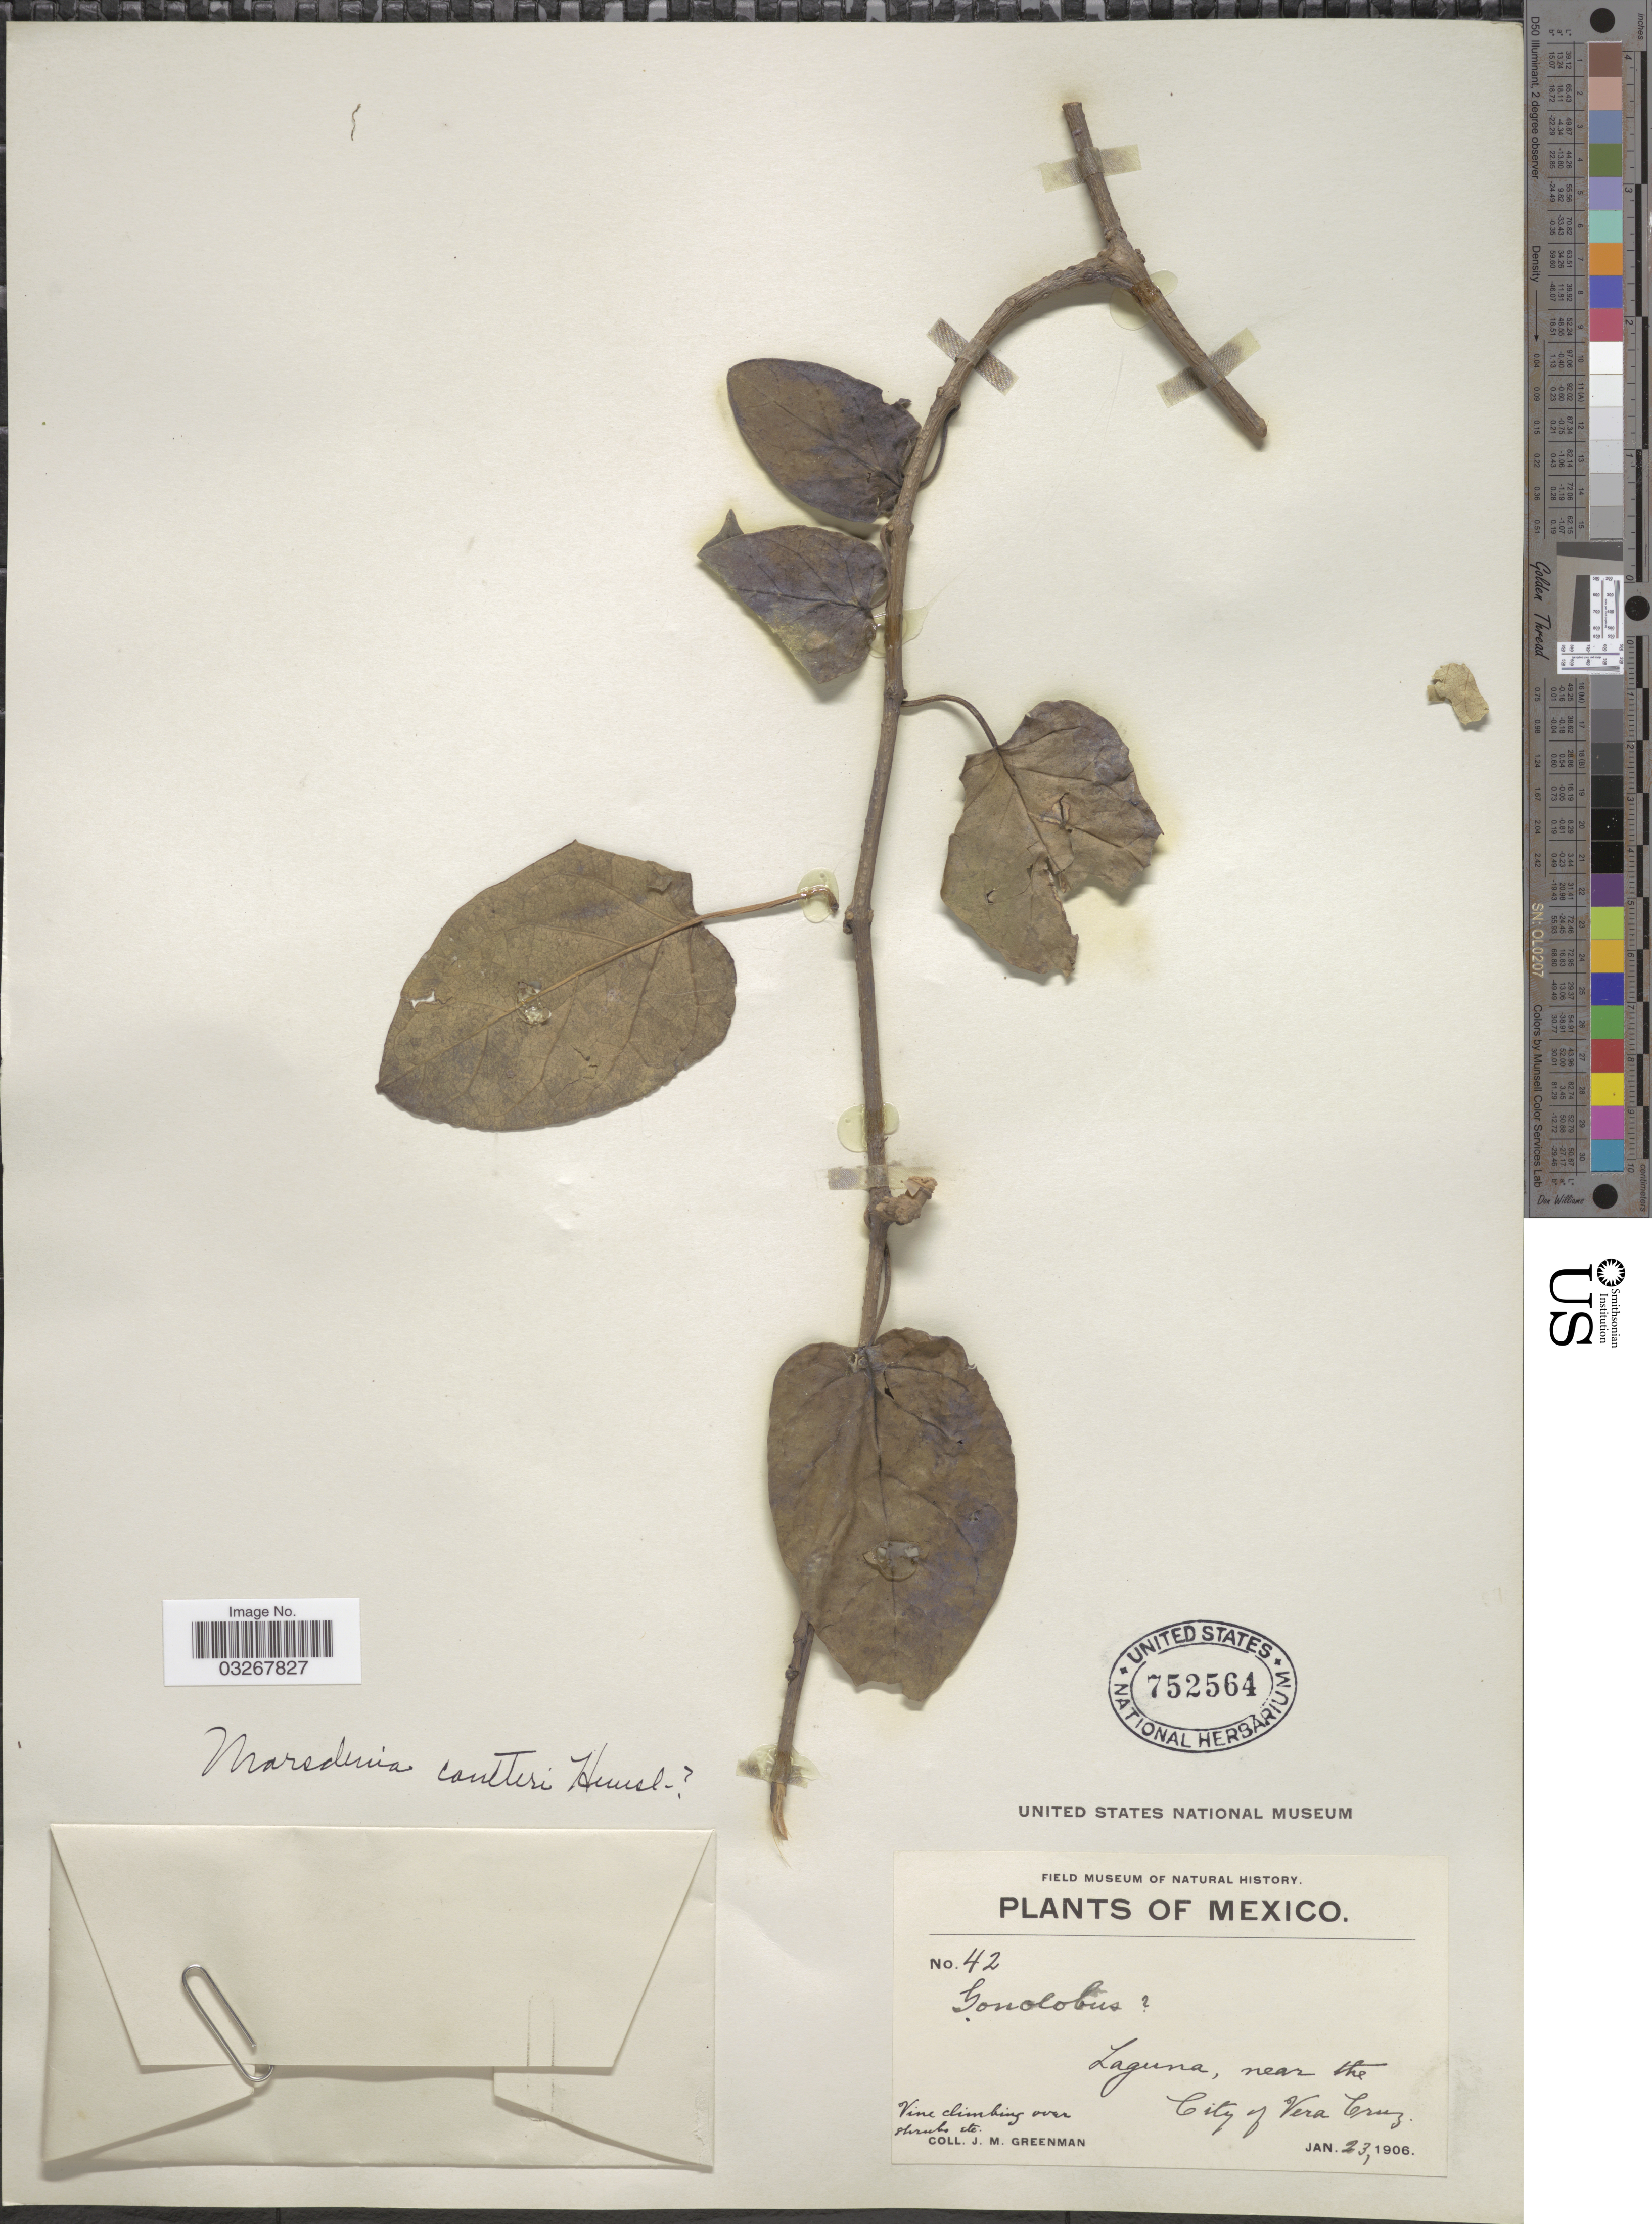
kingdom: Plantae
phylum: Tracheophyta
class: Magnoliopsida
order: Gentianales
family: Apocynaceae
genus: Marsdenia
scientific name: Marsdenia coulteri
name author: Hemsl.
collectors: J. M. Greenman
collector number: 42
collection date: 1906-01-23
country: Mexico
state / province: Veracruz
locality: Laguna, near the City of Vera Cruz.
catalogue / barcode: US 752564